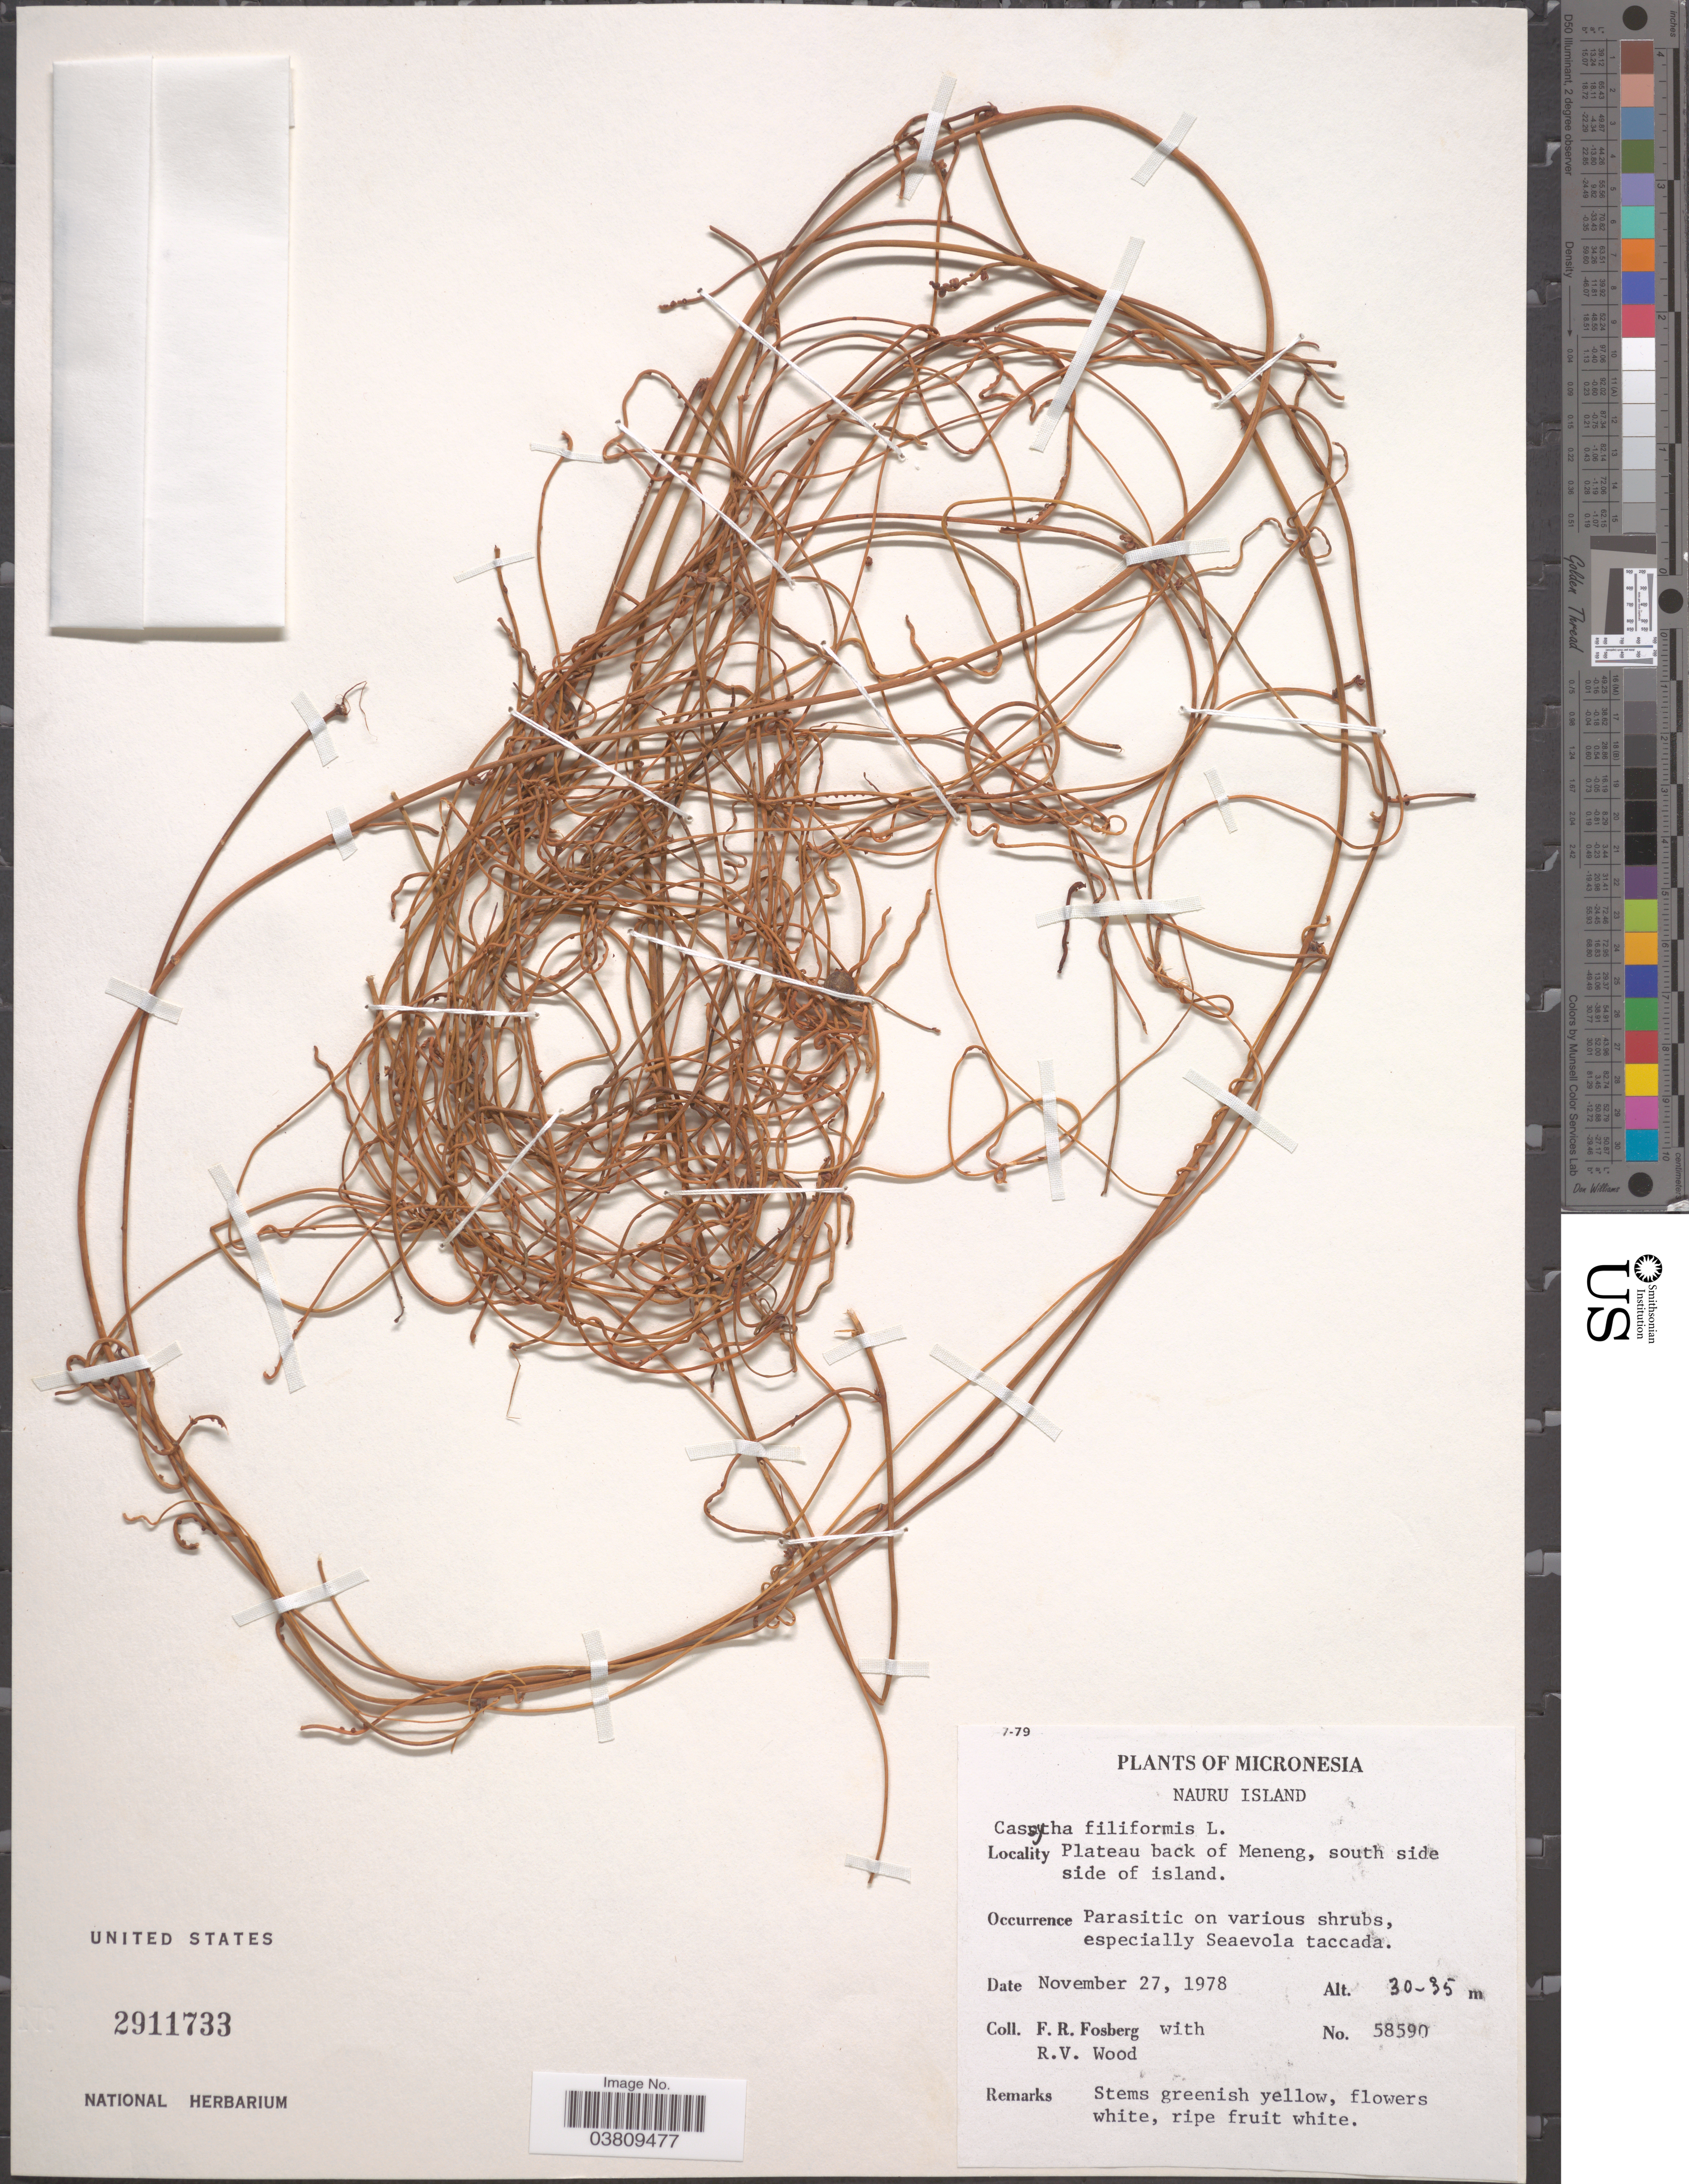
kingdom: Plantae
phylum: Tracheophyta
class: Magnoliopsida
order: Laurales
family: Lauraceae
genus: Cassytha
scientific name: Cassytha filiformis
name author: L.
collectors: F. R. Fosberg & R. Wood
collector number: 58590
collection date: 1978-11-27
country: Micronesia, Federated States of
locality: Micronesia. Nauru Island. Plateau back of Meneng, south side side of island.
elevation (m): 30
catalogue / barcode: US 2911733